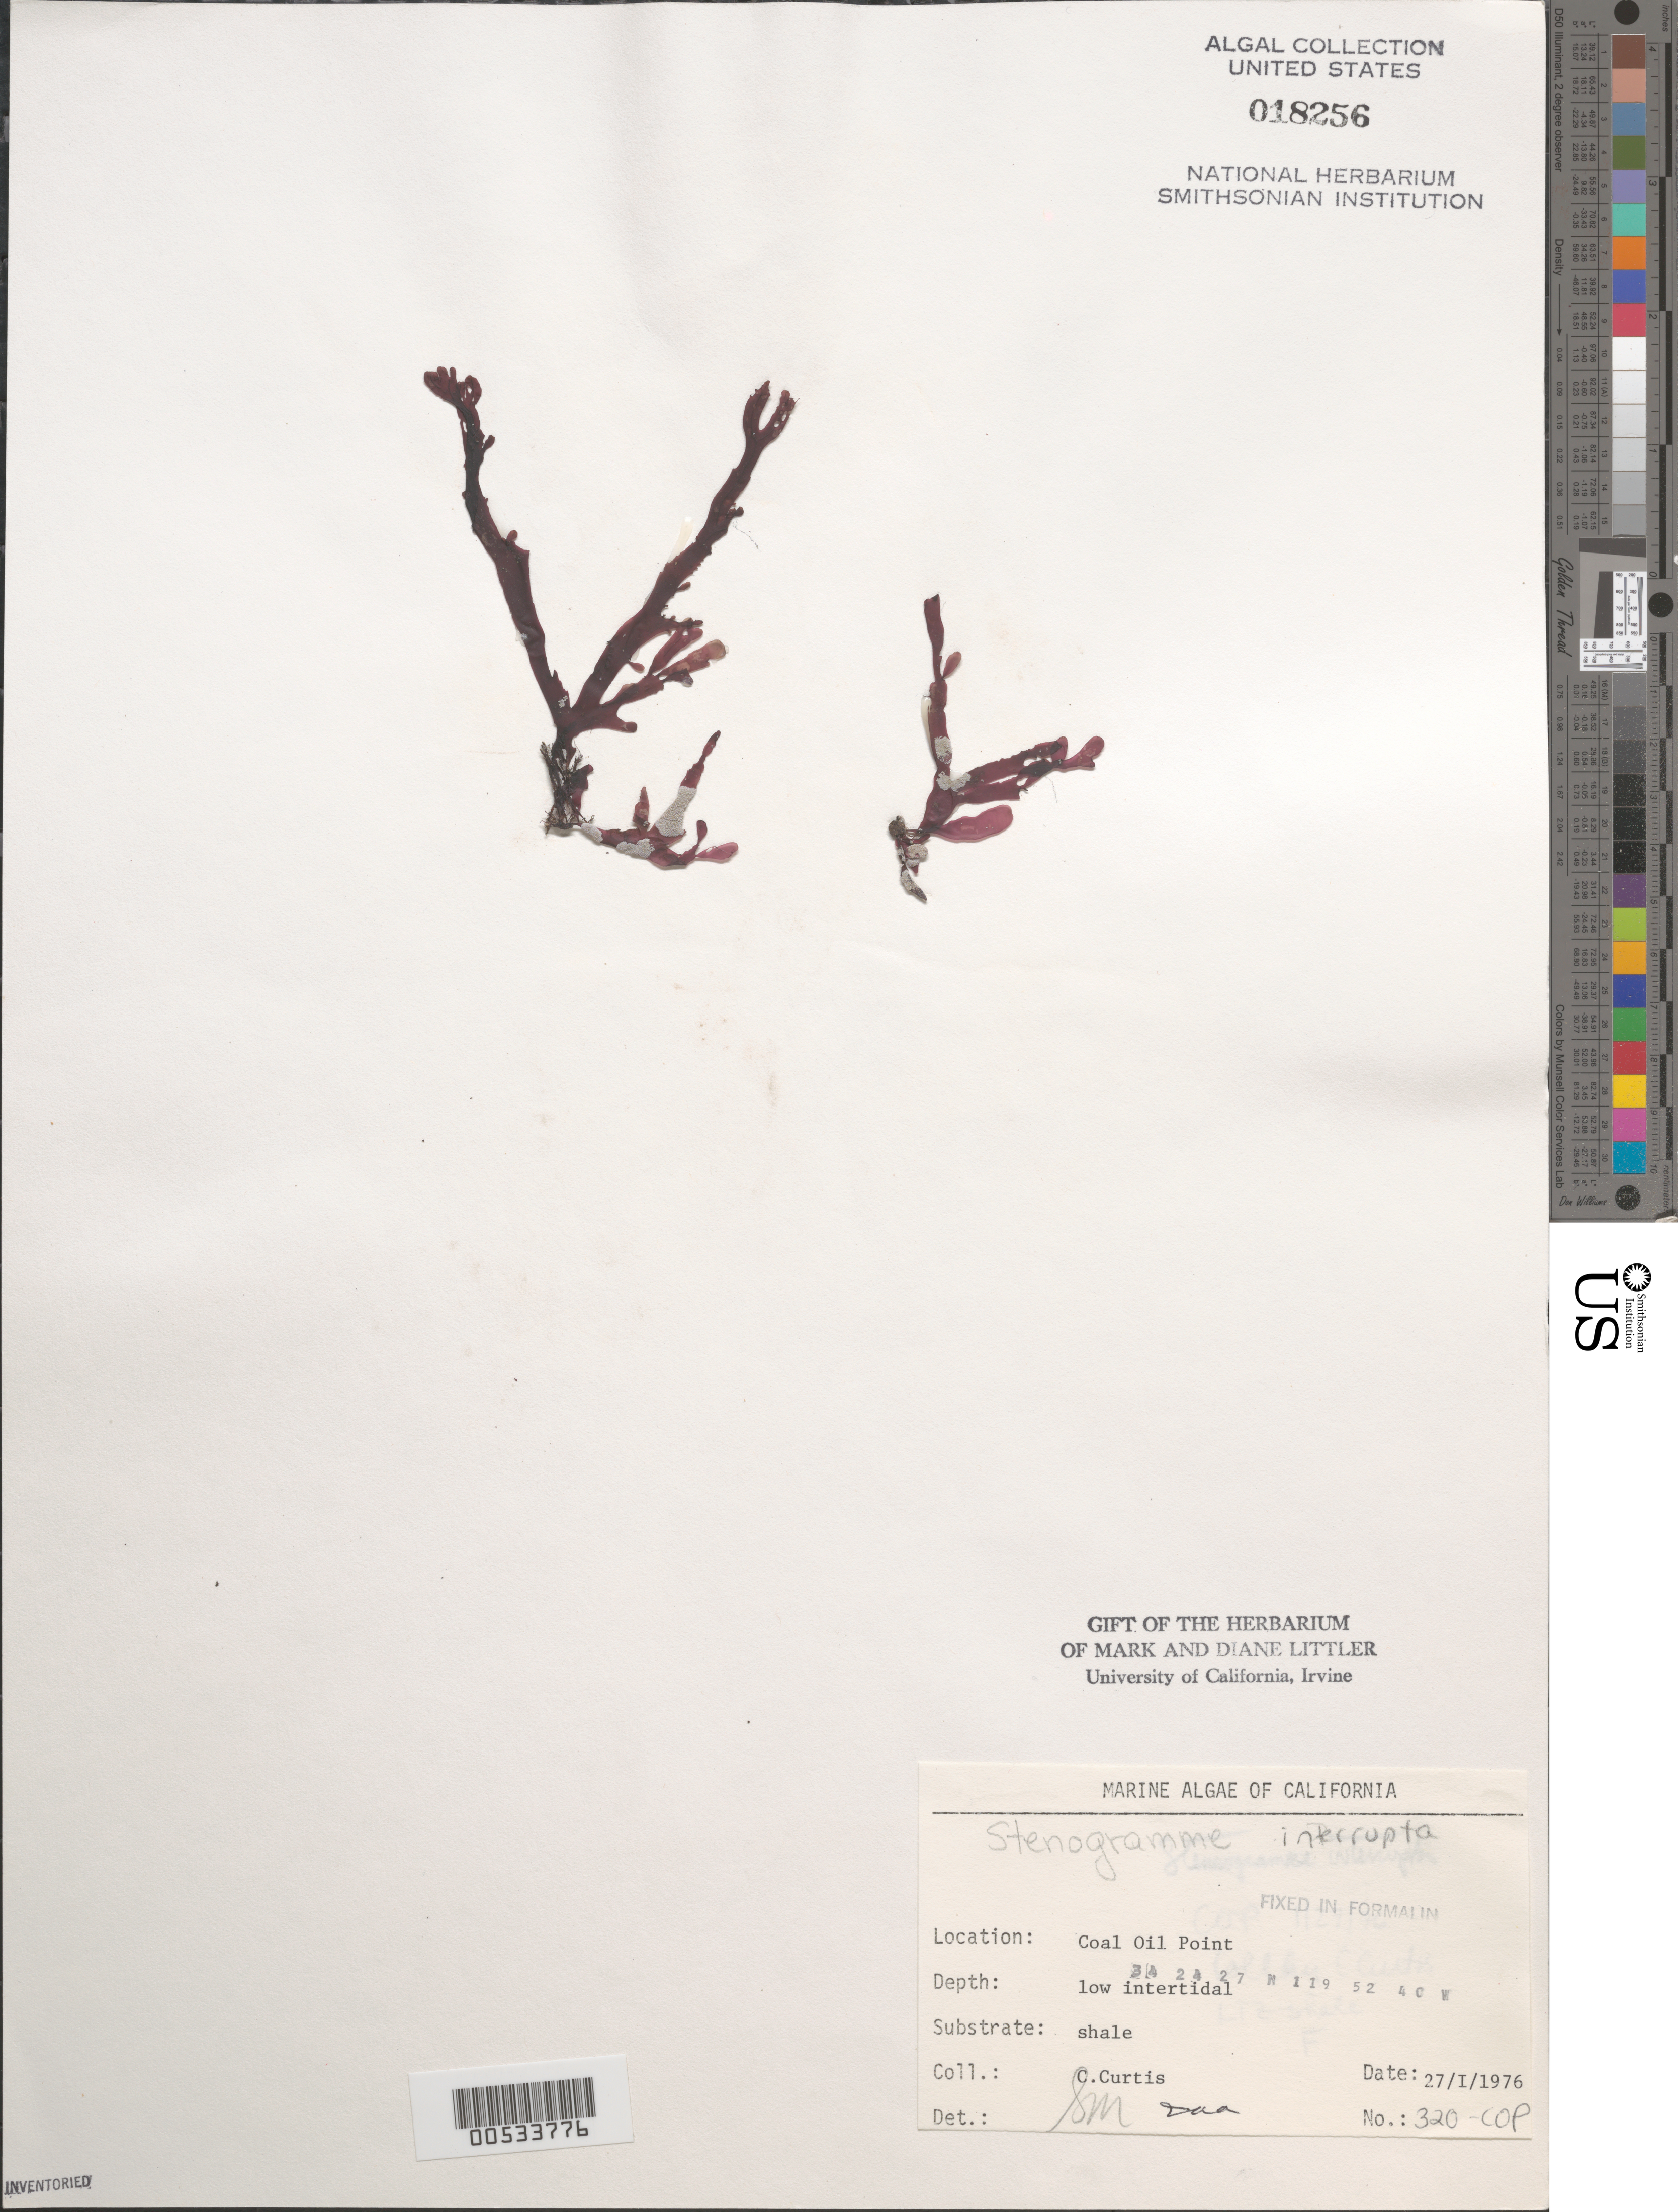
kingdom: Plantae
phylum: Rhodophyta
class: Florideophyceae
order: Gigartinales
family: Phyllophoraceae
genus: Stenogramma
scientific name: Stenogramma interruptum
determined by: Murray, S. N.; Abbott, I. A.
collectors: C. Curtis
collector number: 320-cop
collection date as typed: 27 Jan 1976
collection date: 1976-01-27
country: United States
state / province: California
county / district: Santa Barbara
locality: Coal Oil Point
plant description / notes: BLM-SOCALBIGHT Rocky Intertidal Survey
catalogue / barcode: US 18256